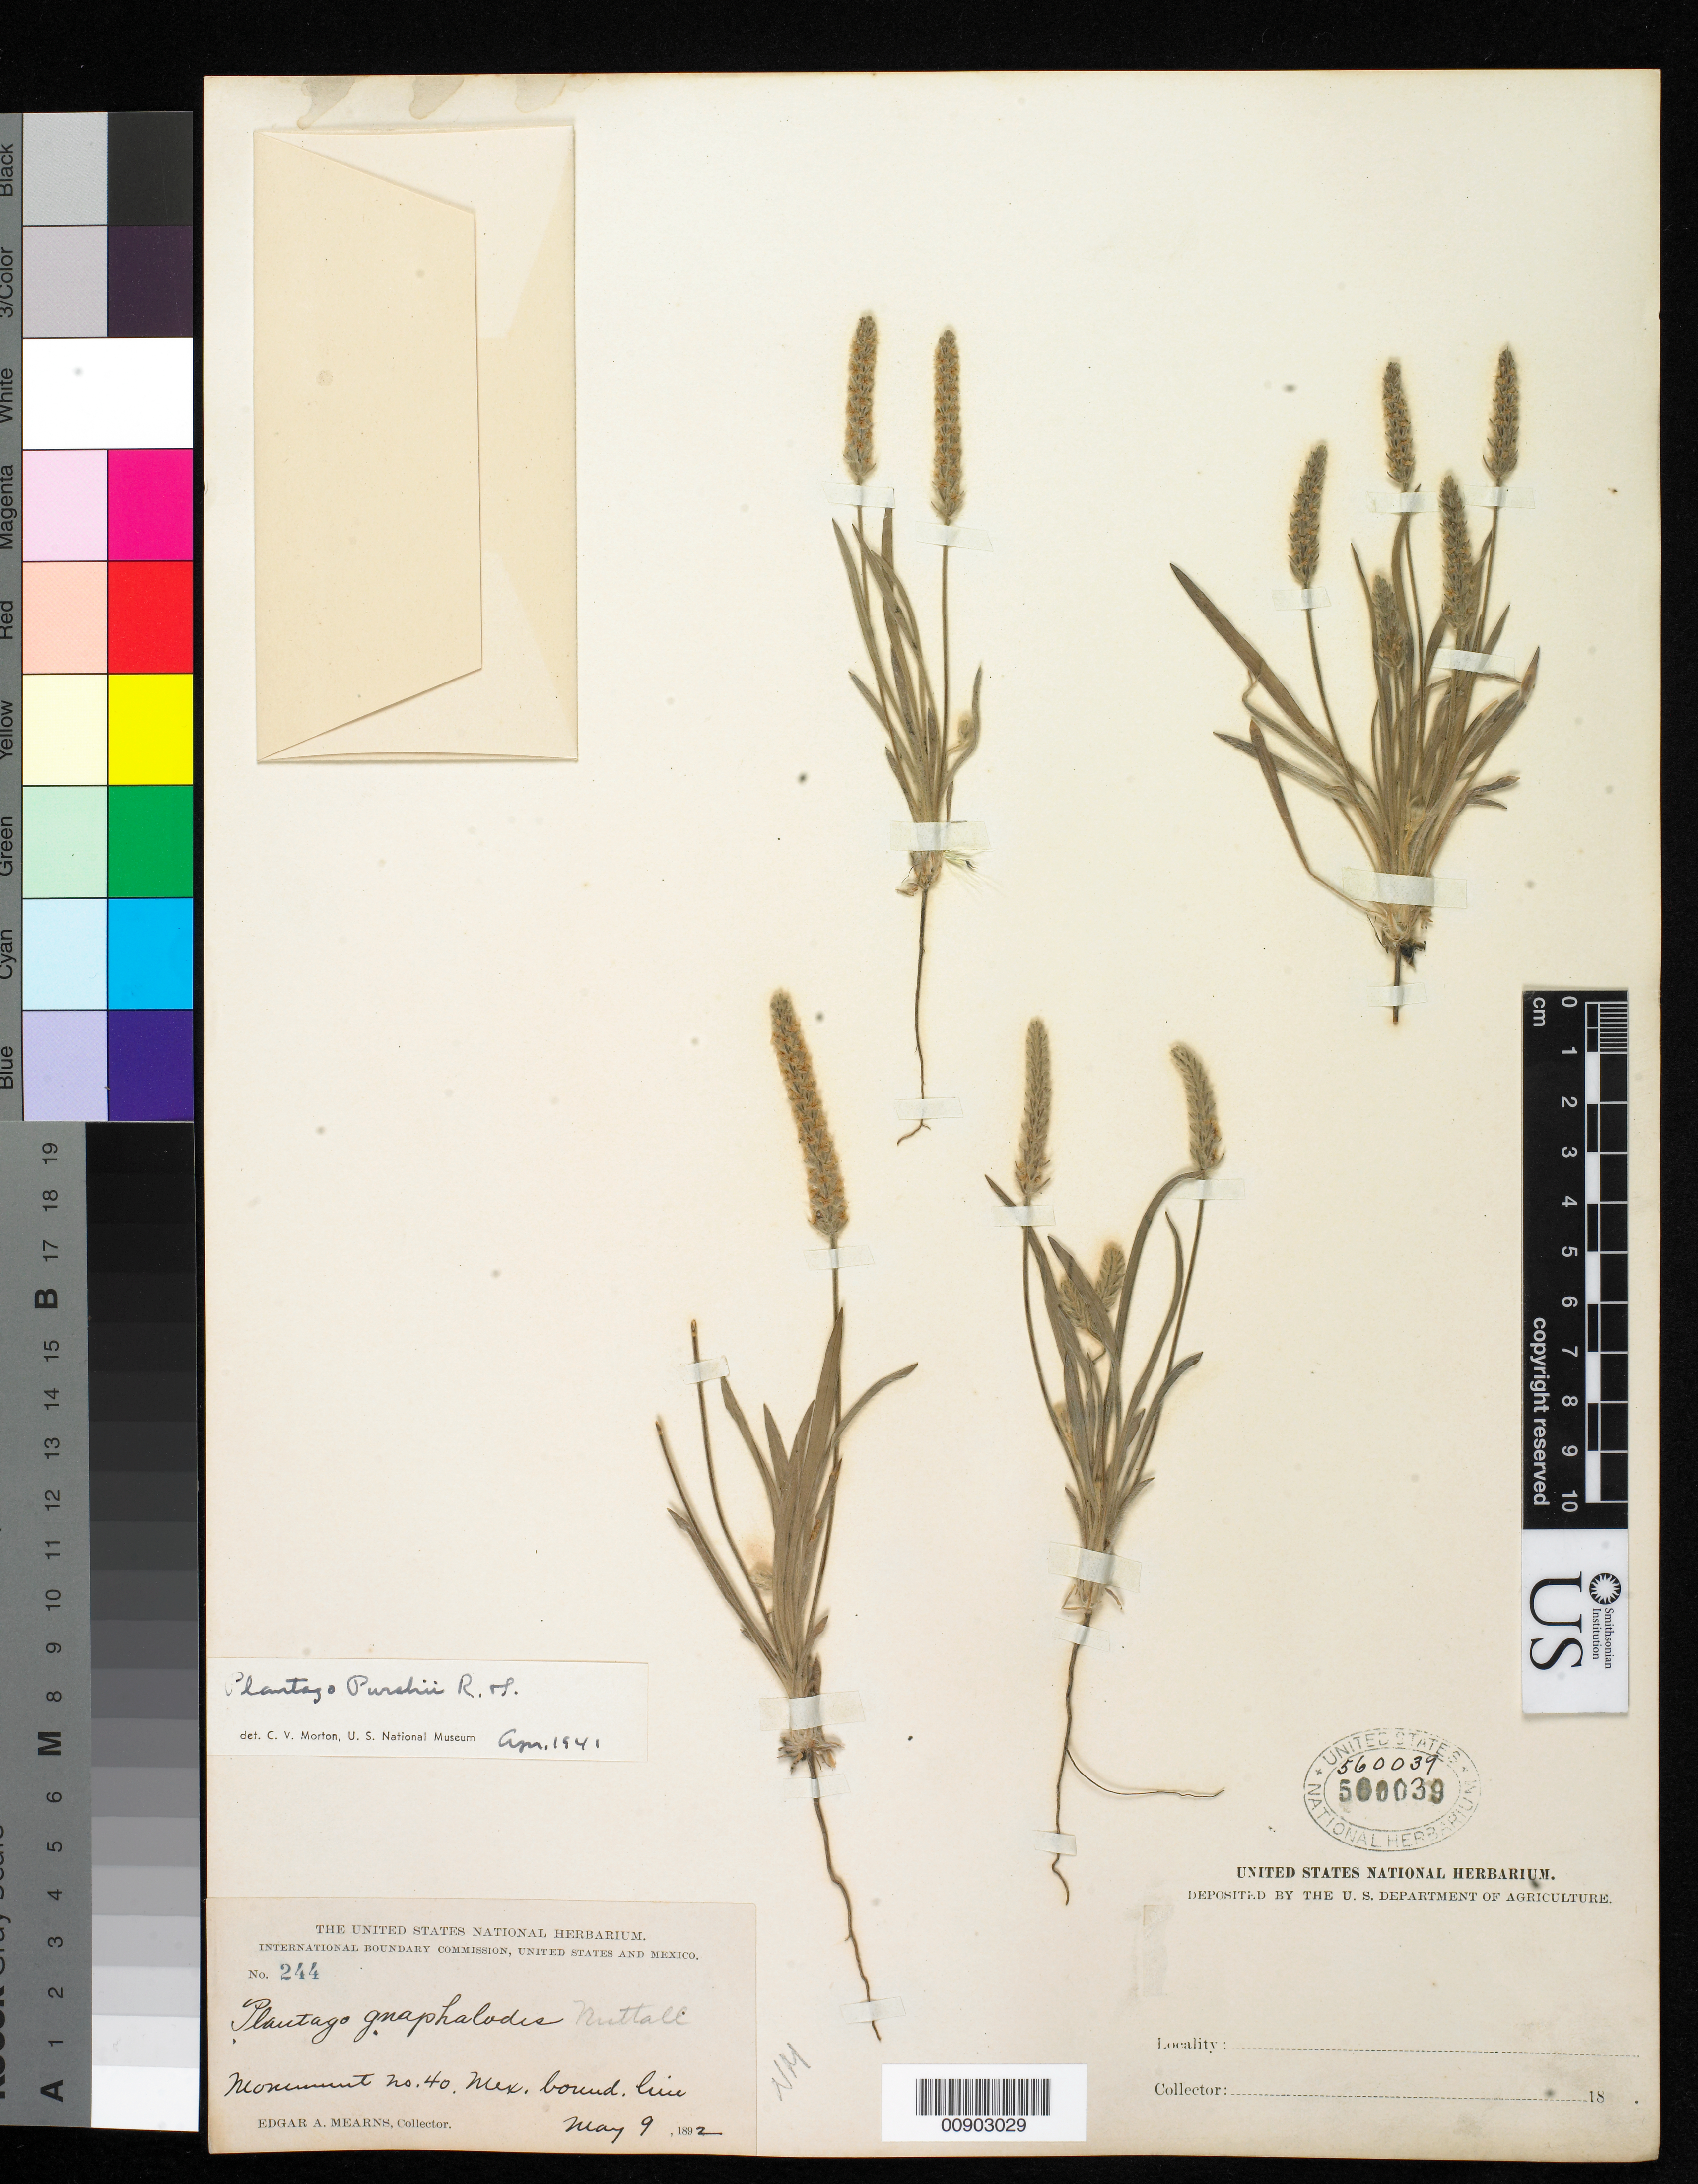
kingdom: Plantae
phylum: Tracheophyta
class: Magnoliopsida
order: Lamiales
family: Plantaginaceae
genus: Plantago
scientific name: Plantago purshii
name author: Roem. & Schult.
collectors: E. A. Mearns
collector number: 244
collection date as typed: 09 May 1892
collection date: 1892-05-09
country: United States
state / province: New Mexico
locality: Upper corner Monument no. 40. Mexican Boundary Line.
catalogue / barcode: US 560039